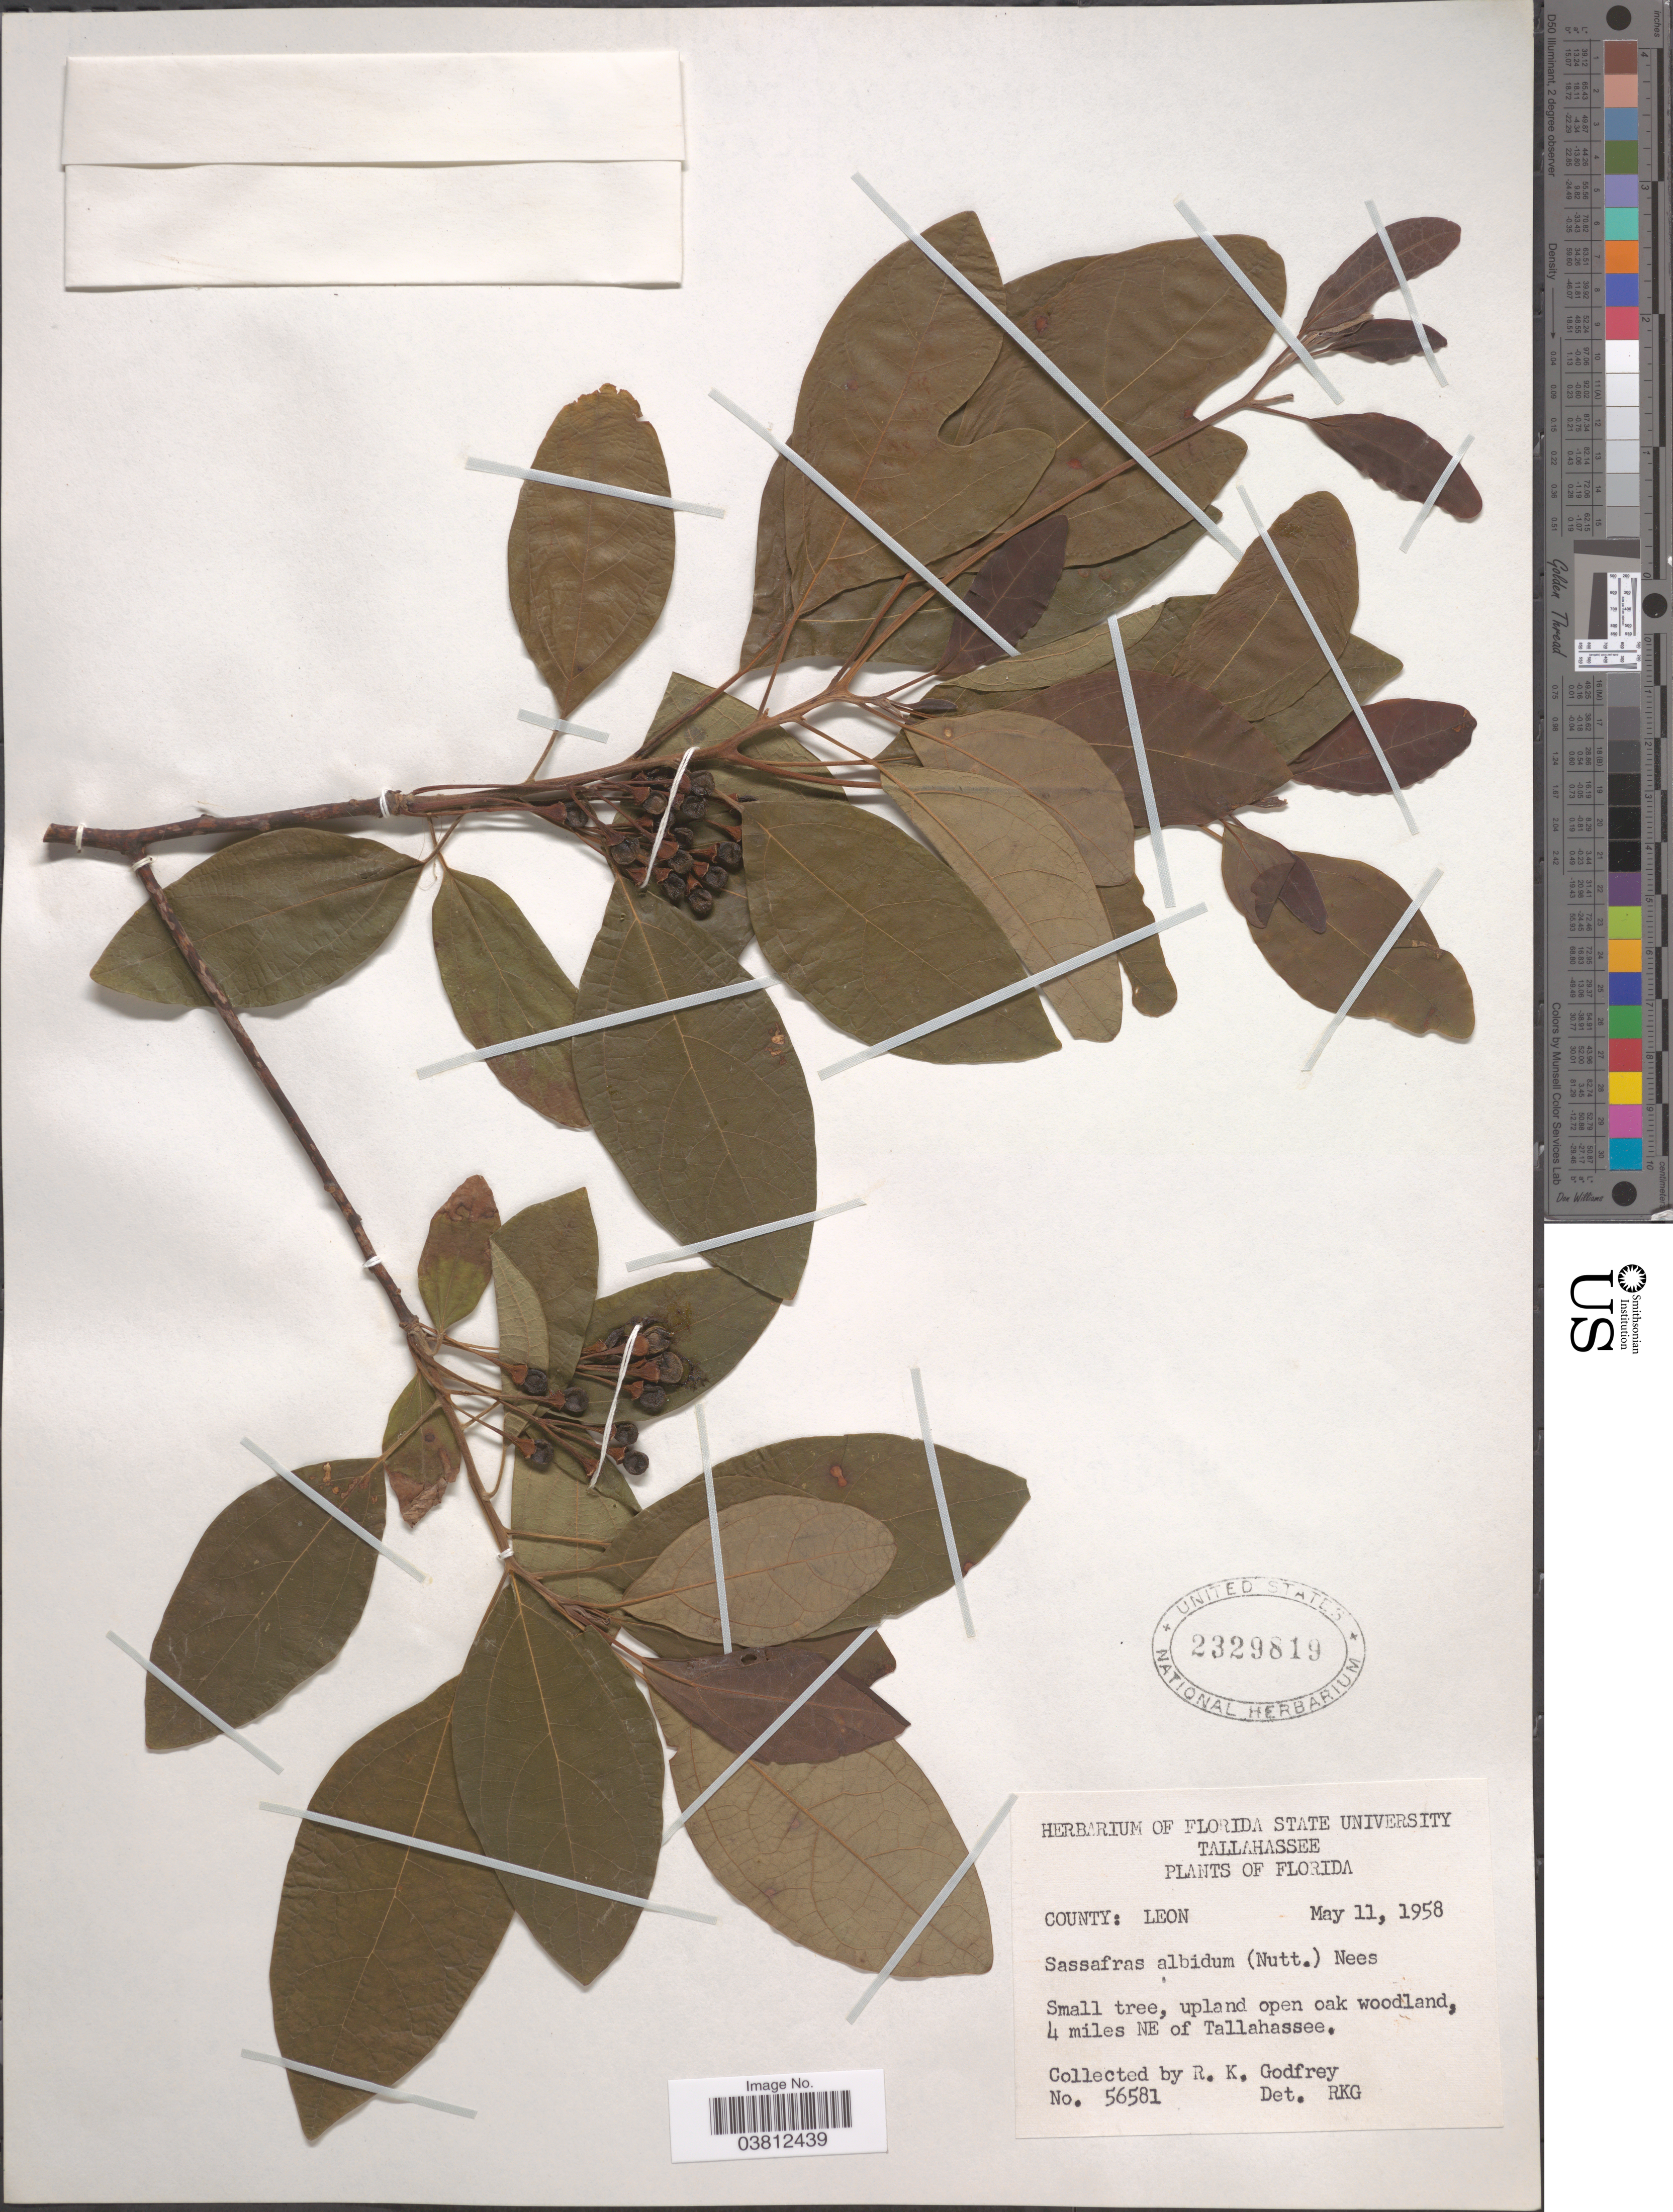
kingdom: Plantae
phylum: Tracheophyta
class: Magnoliopsida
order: Laurales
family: Lauraceae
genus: Sassafras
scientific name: Sassafras albidum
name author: (Nutt.) Nees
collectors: R. K. Godfrey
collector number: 56581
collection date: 1958-05-11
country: United States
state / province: Florida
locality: County: Leon. 4 miles NE of Tallahassee.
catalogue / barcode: US 2329819